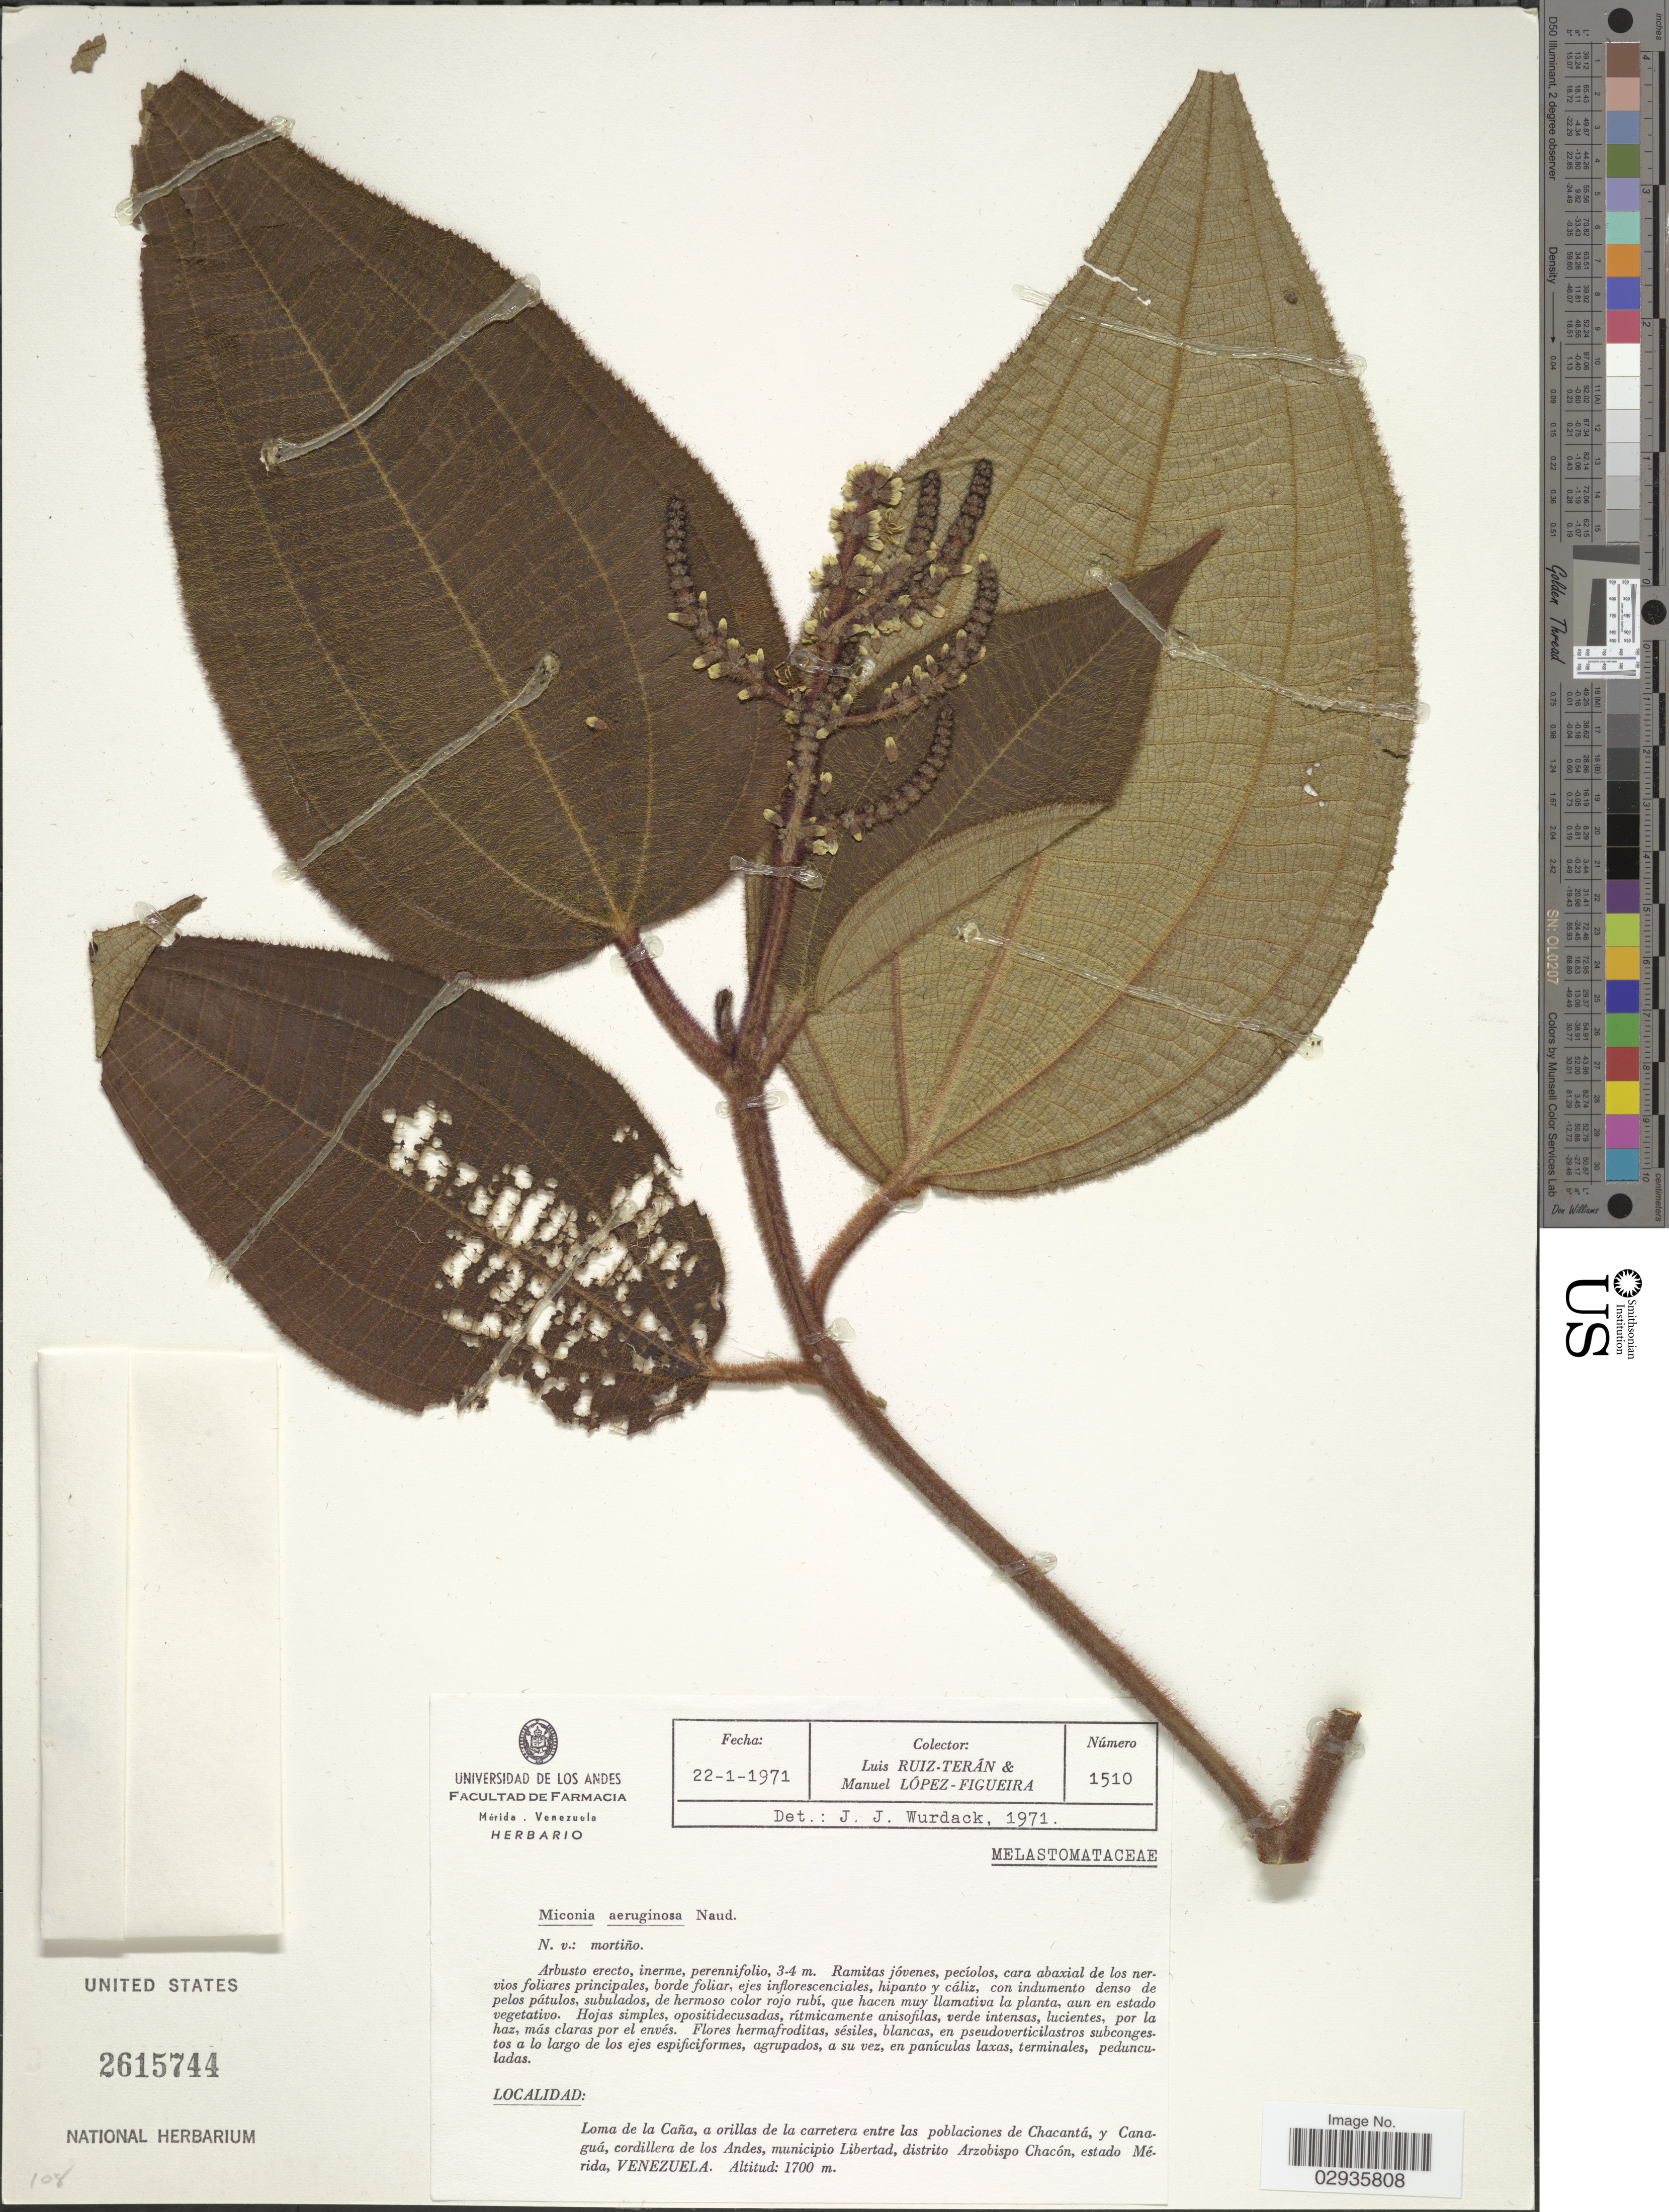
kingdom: Plantae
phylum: Tracheophyta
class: Magnoliopsida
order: Myrtales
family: Melastomataceae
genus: Miconia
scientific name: Miconia aeruginosa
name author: Naudin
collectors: L. Teran & M. López Figueiras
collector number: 1510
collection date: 1971-01-22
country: Venezuela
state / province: Mérida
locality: Loma de la Caña, a orillas de la carretera entre las poblaciones de Chacantá, y Canaguá, cordillera de los Andes, municipio Libertad, distrito Arzobispo Chacón.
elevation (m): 1700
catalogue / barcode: US 2615744